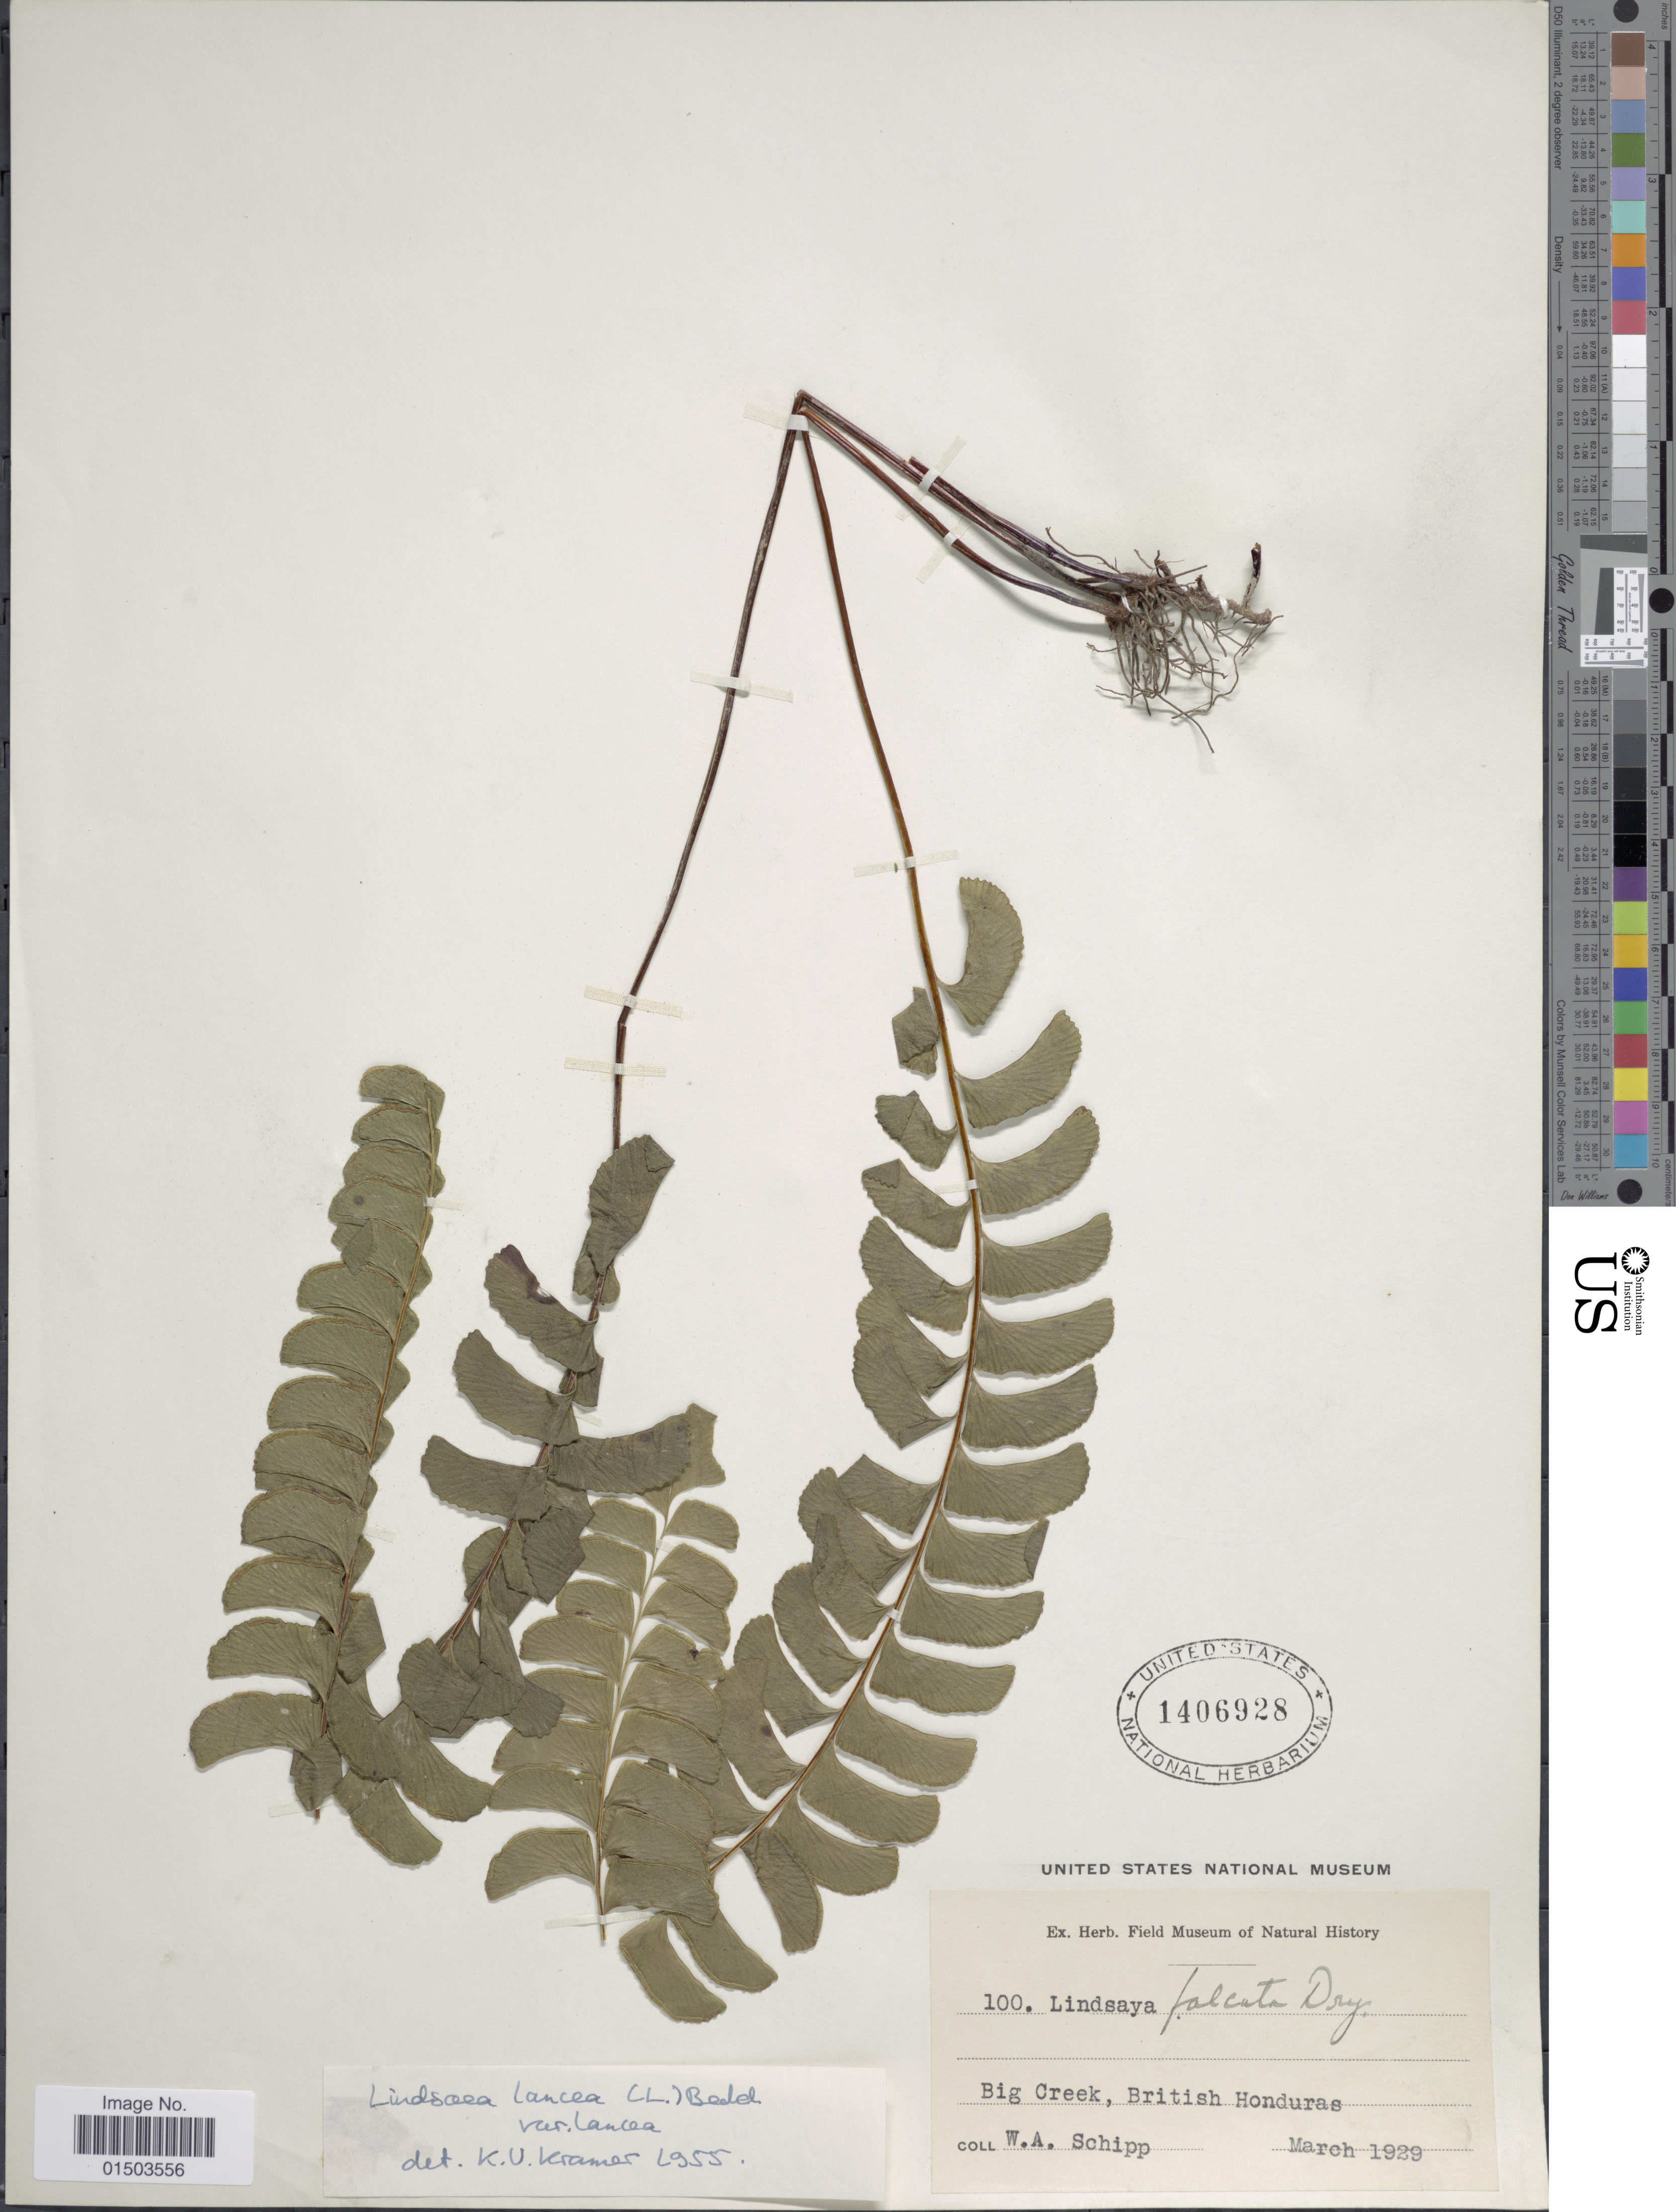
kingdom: Plantae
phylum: Tracheophyta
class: Polypodiopsida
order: Polypodiales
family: Lindsaeaceae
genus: Lindsaea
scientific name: Lindsaea lancea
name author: (L.) Bedd.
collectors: W. Schipp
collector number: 100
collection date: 1929-03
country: Belize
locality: Big Creek, British Honduras.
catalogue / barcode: US 1406928